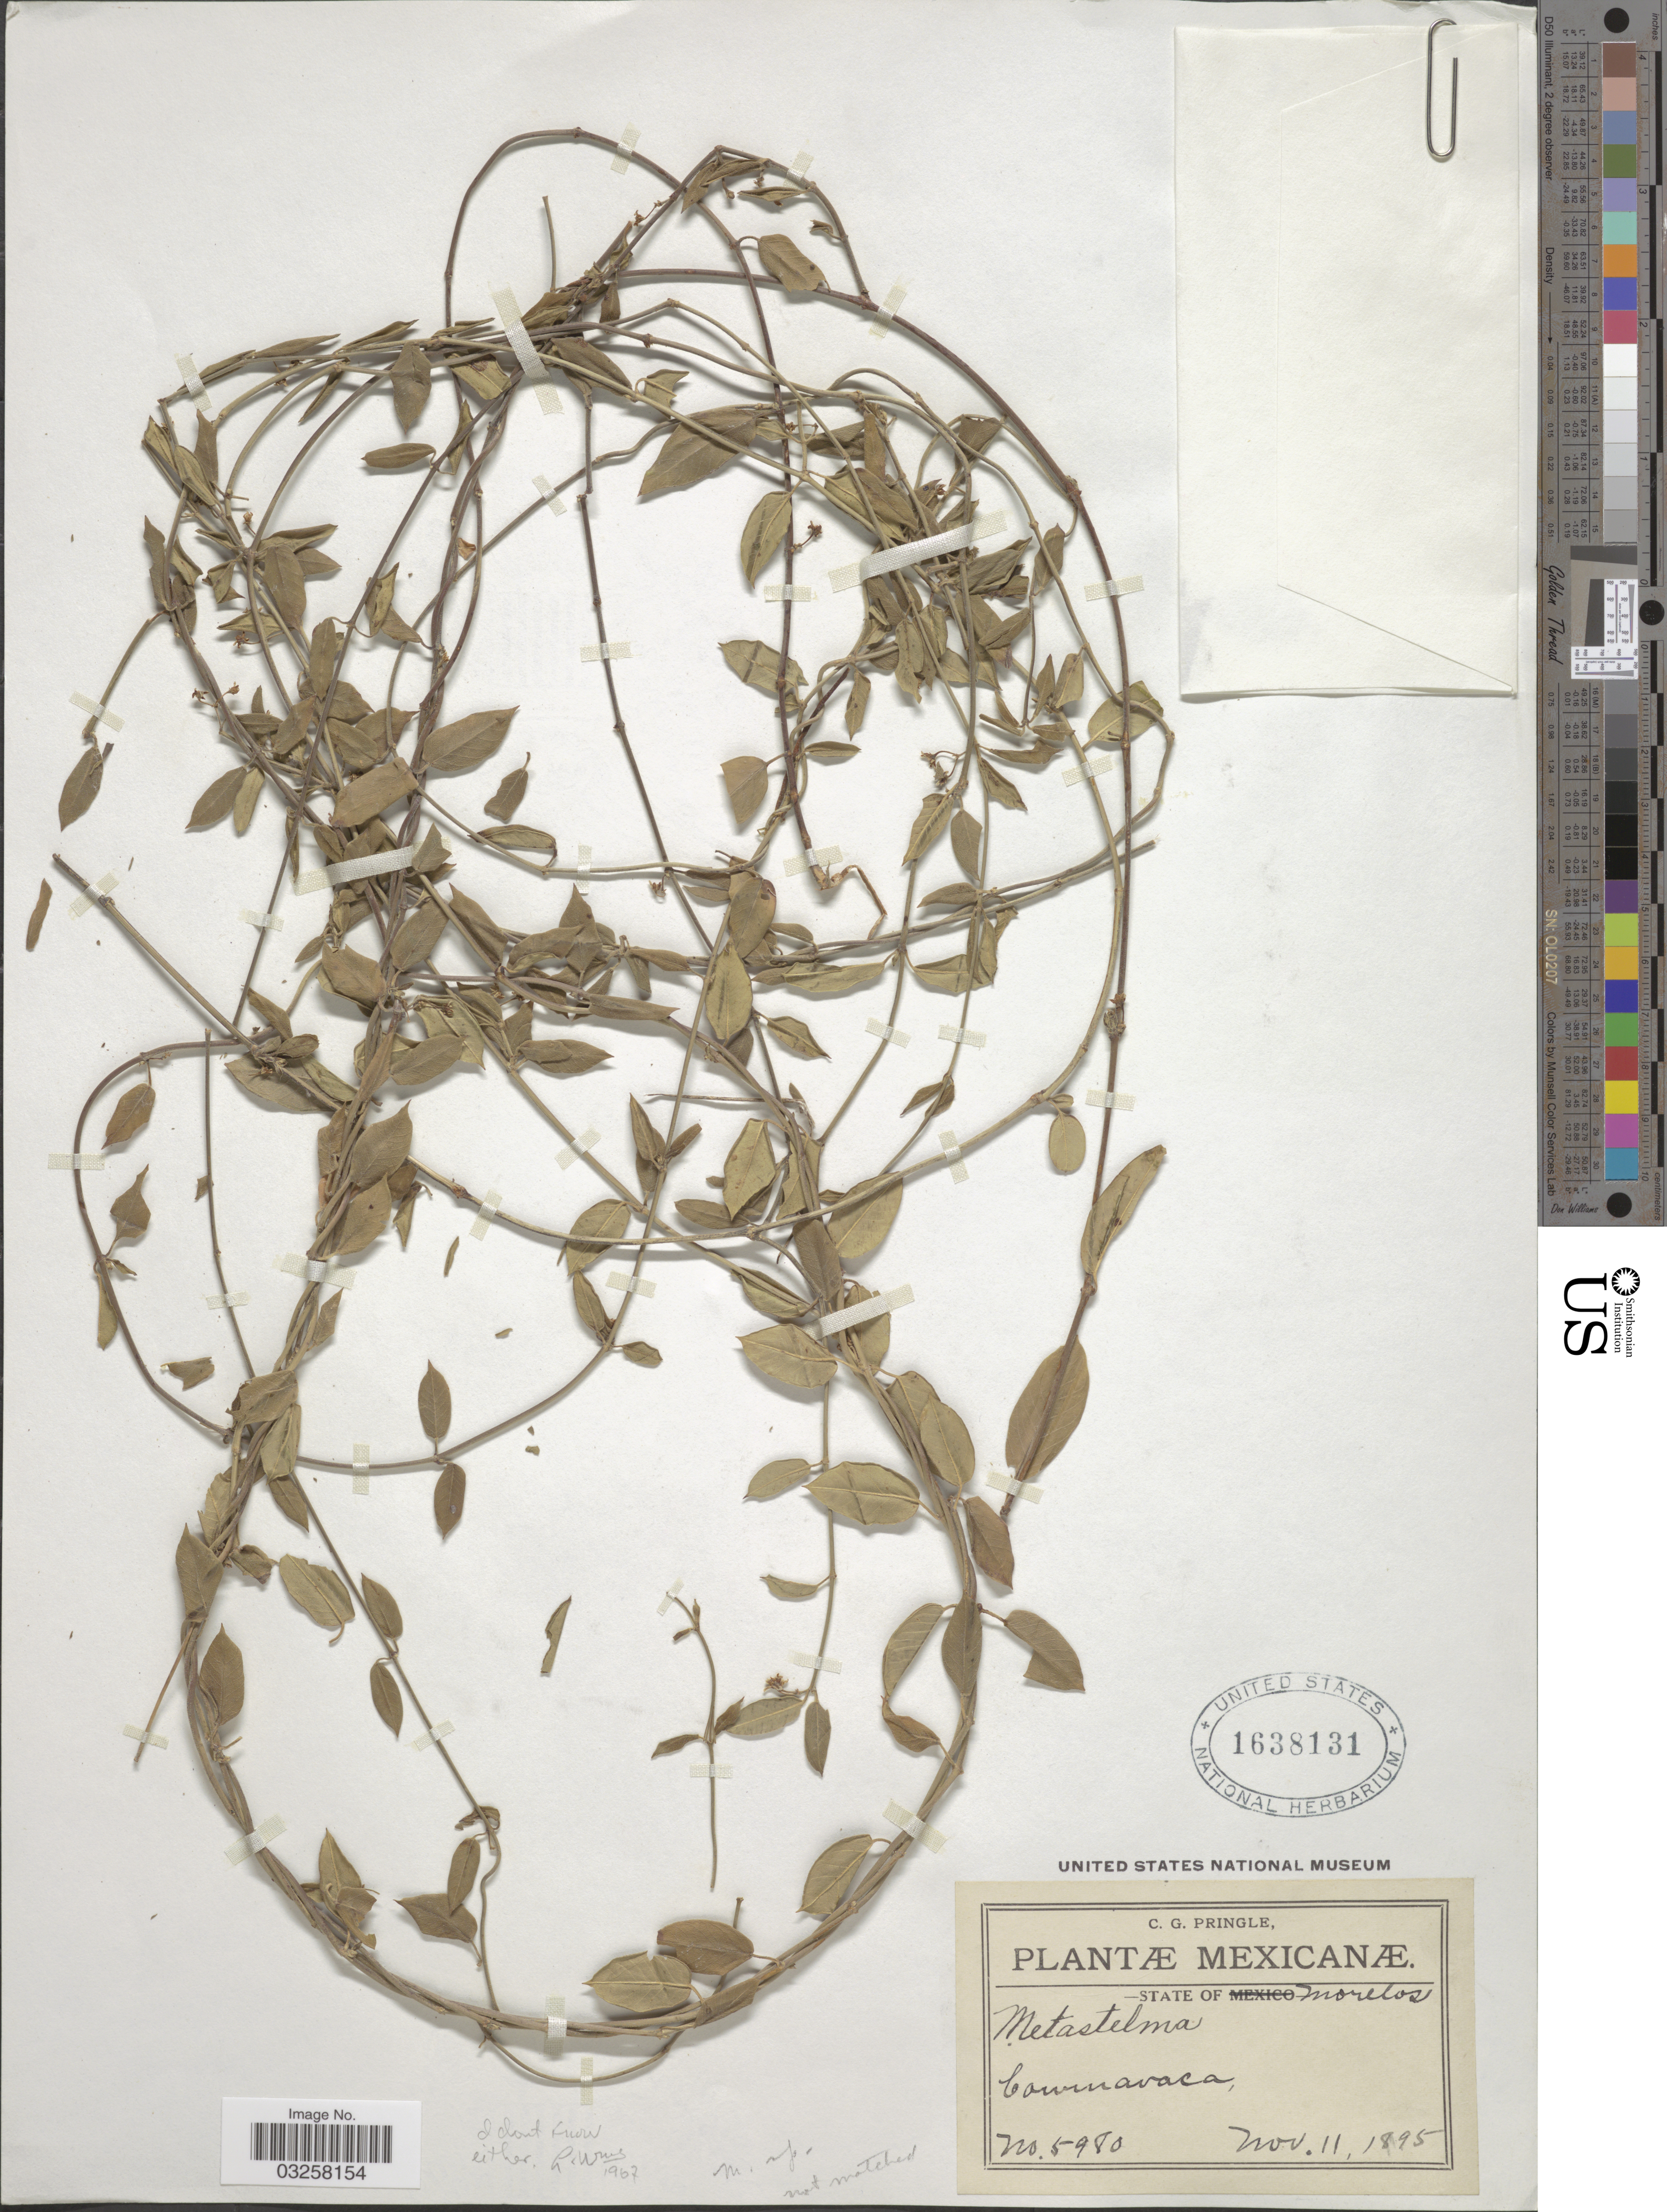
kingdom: Plantae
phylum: Tracheophyta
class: Magnoliopsida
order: Gentianales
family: Apocynaceae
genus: Metastelma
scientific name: Metastelma sp.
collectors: C. G. Pringle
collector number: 5980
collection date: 1895-11-11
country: Mexico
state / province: Morelos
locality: Cournavaca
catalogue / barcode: US 1638131